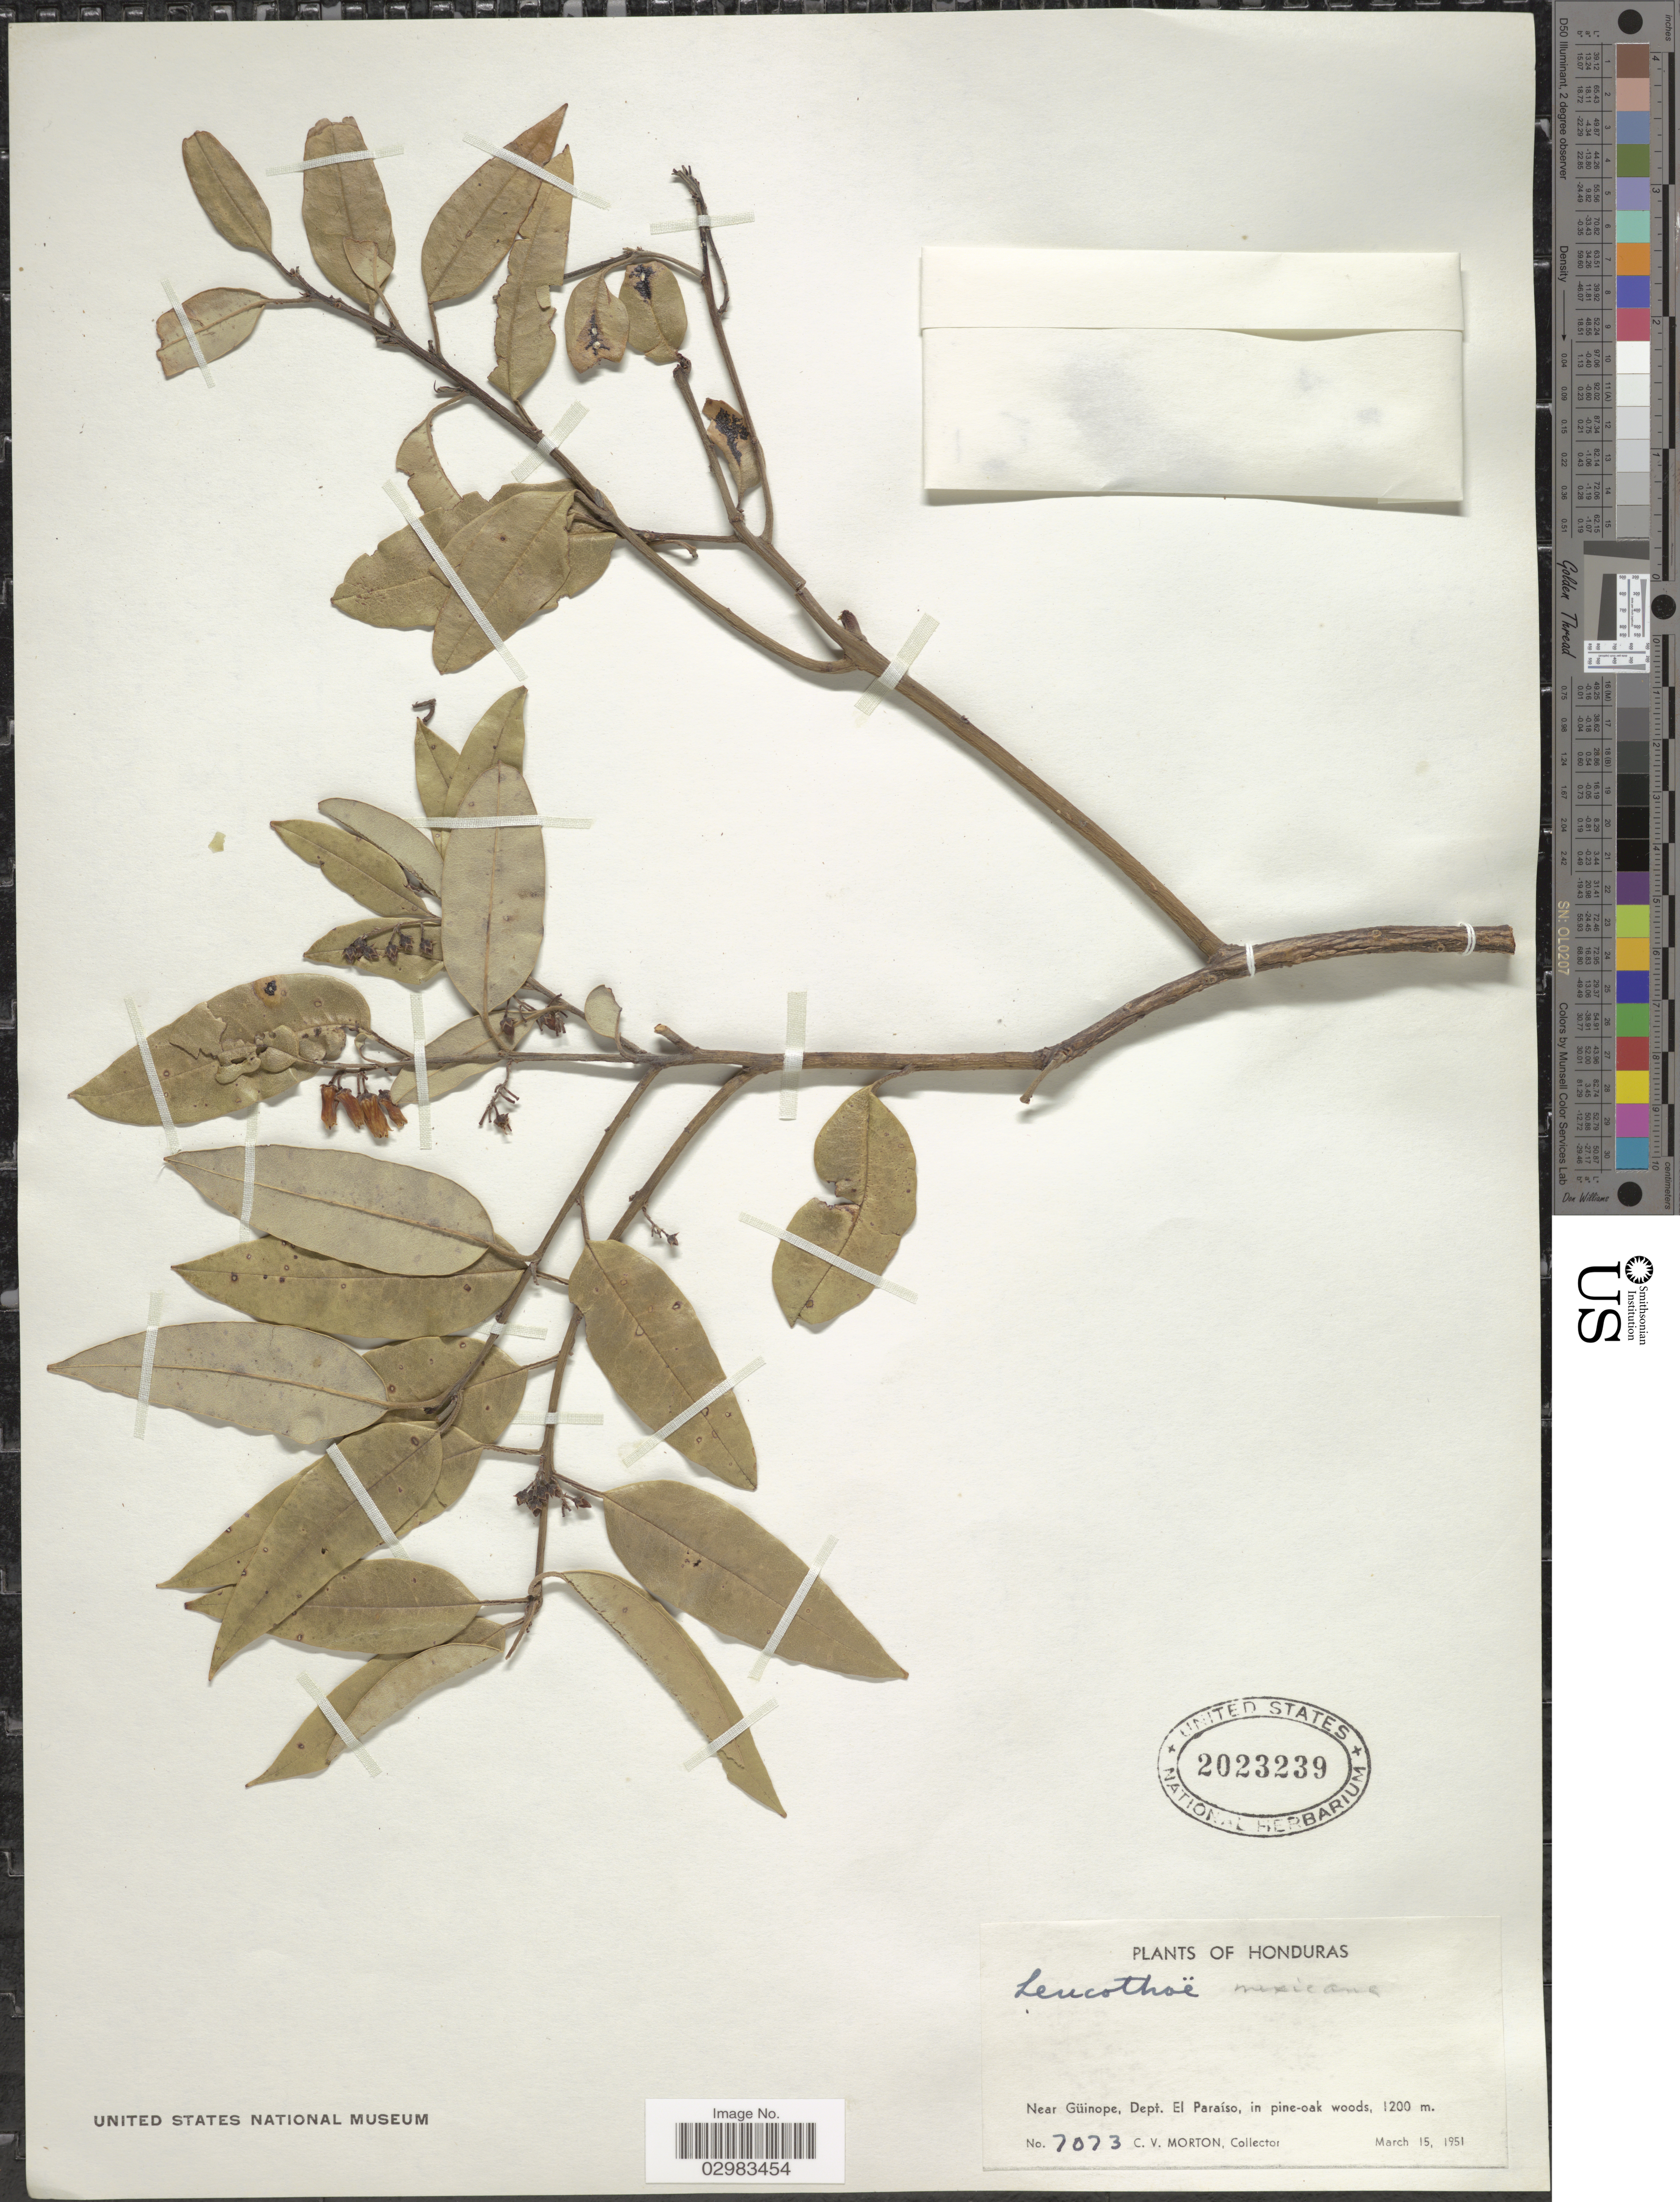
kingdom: Plantae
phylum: Tracheophyta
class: Magnoliopsida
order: Ericales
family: Ericaceae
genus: Leucothoe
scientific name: Leucothoë mexicana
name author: (Hemsl.) Small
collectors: C. V. Morton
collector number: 7073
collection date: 1951-03-15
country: Honduras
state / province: El Paraíso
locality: Near Güinope, Dept. El Paraíso.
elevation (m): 1200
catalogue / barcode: US 2023239